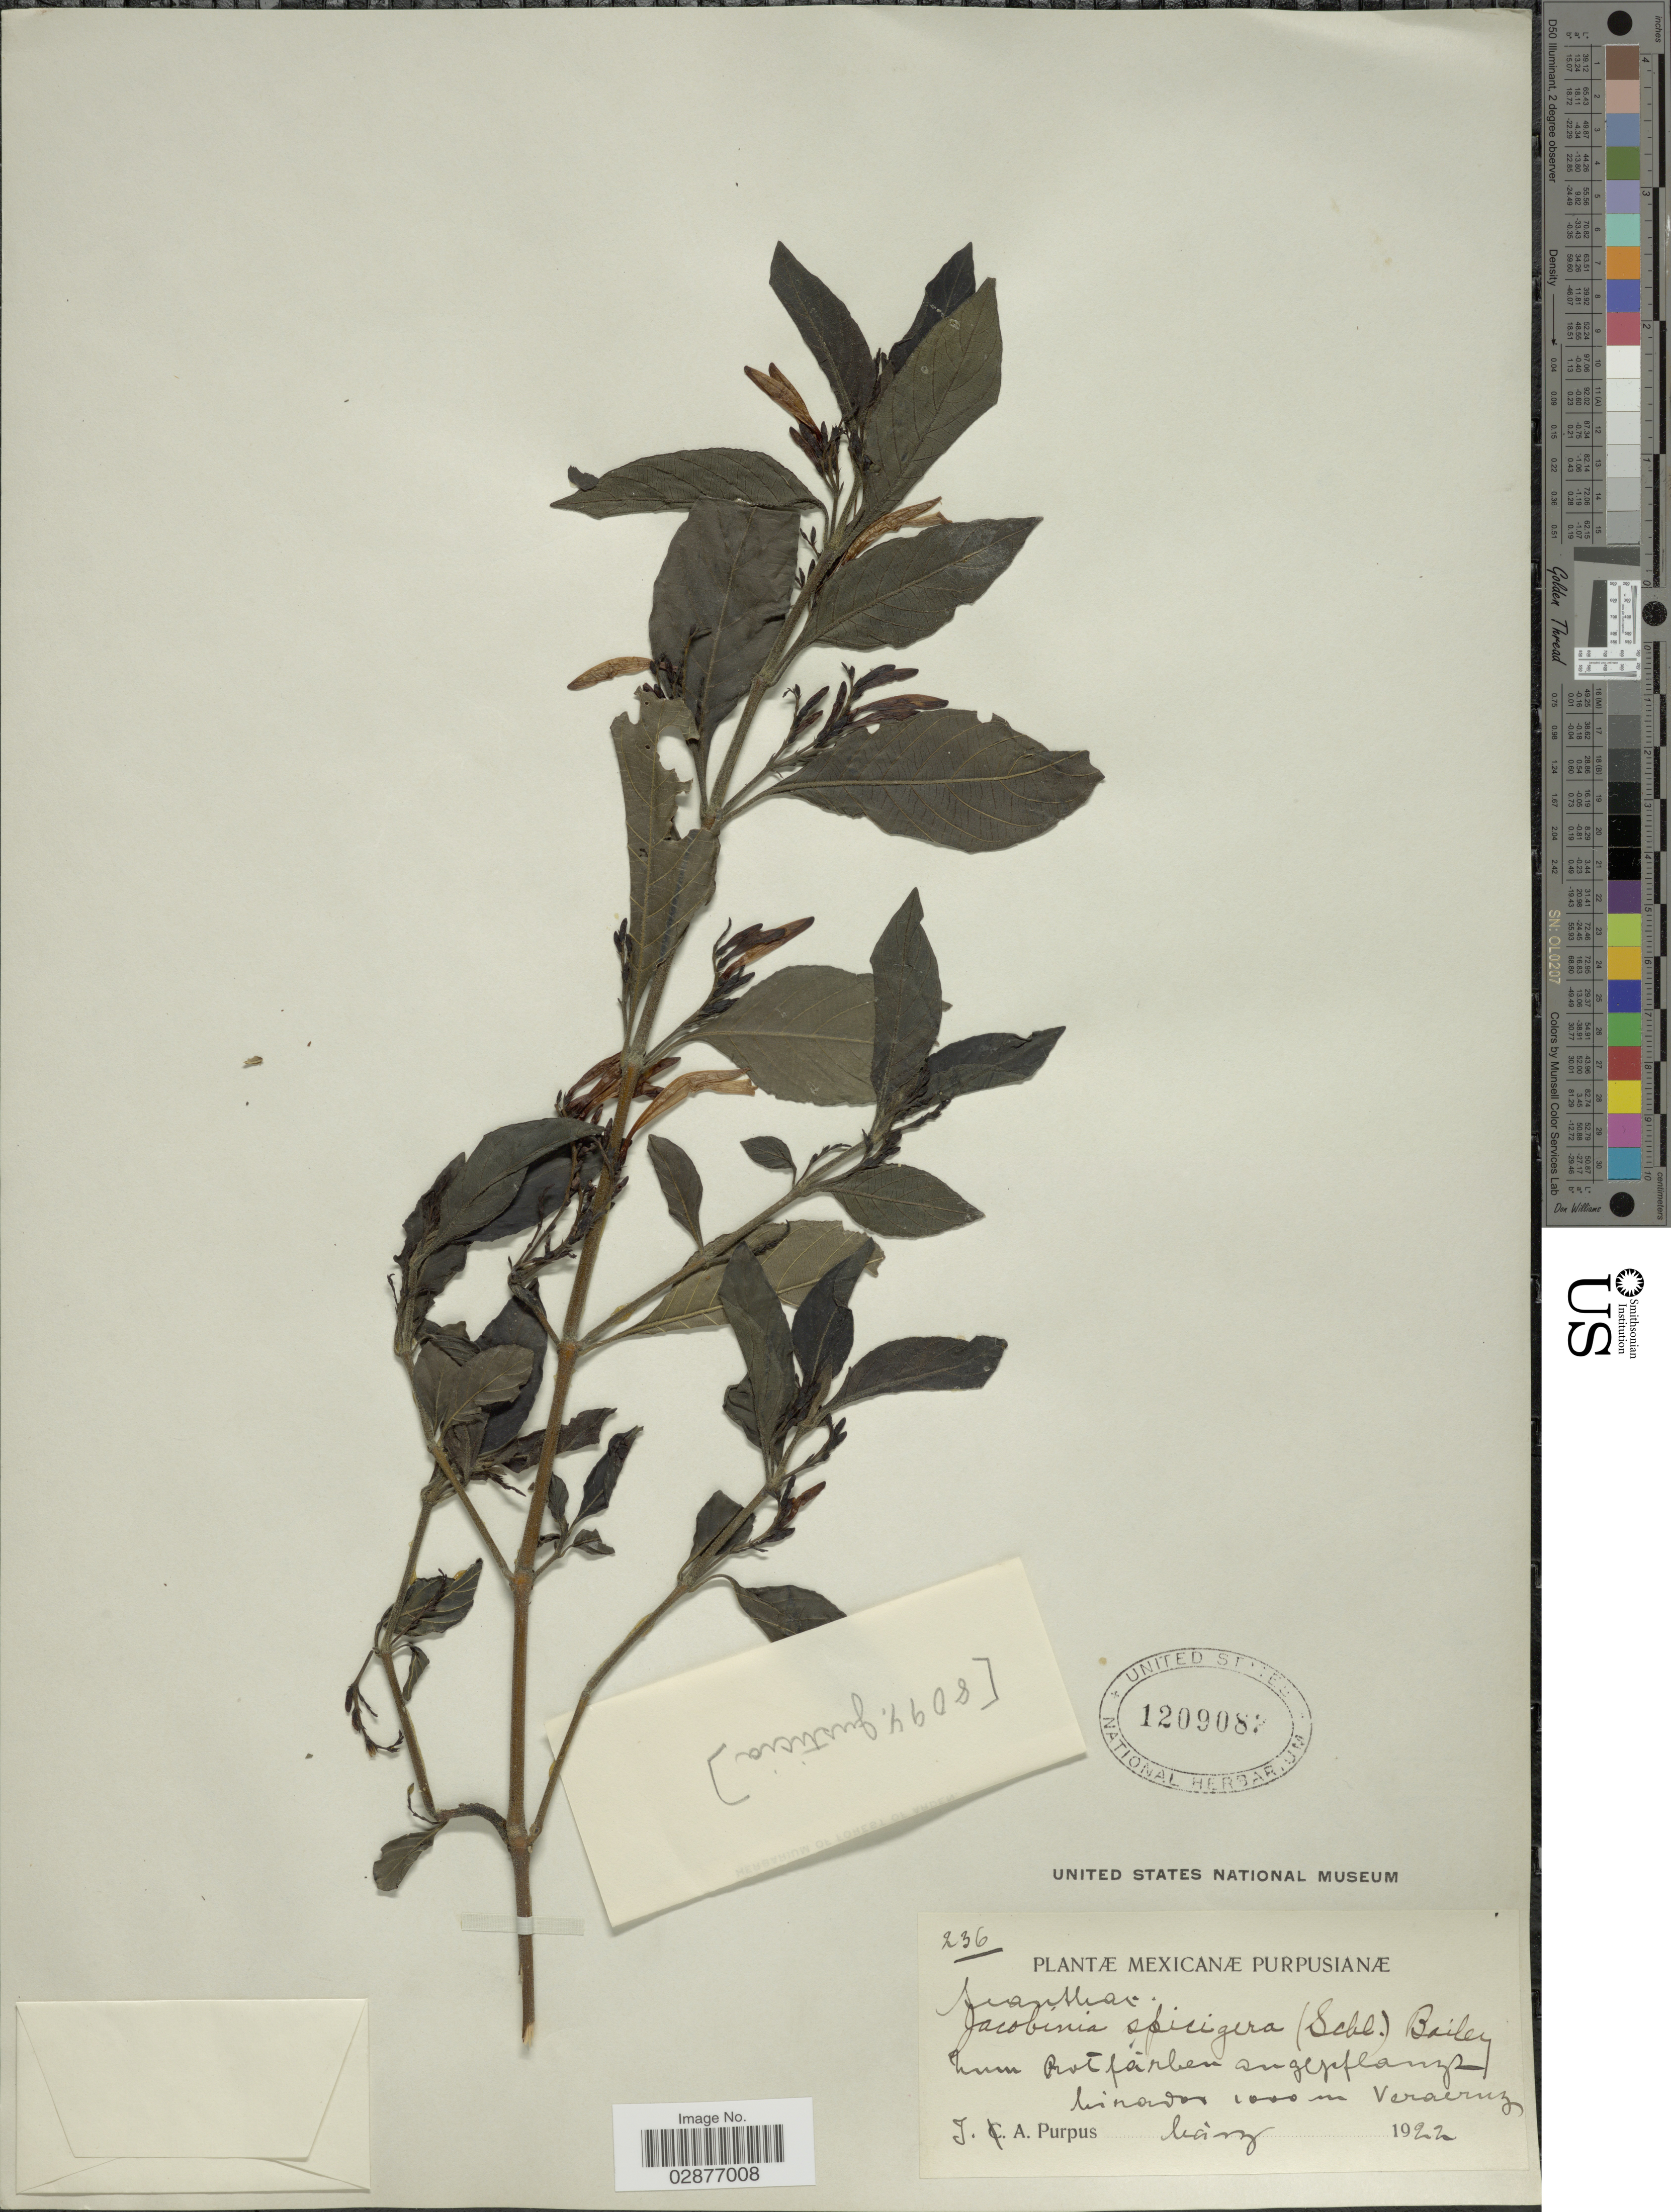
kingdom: Plantae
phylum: Tracheophyta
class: Magnoliopsida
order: Lamiales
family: Acanthaceae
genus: Justicia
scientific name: Justicia spicigera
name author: Schltdl.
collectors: J. A. Purpus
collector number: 236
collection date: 1922-03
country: Mexico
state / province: Veracruz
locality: Mirador. Veracruz.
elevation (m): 1000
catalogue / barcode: US 1209082